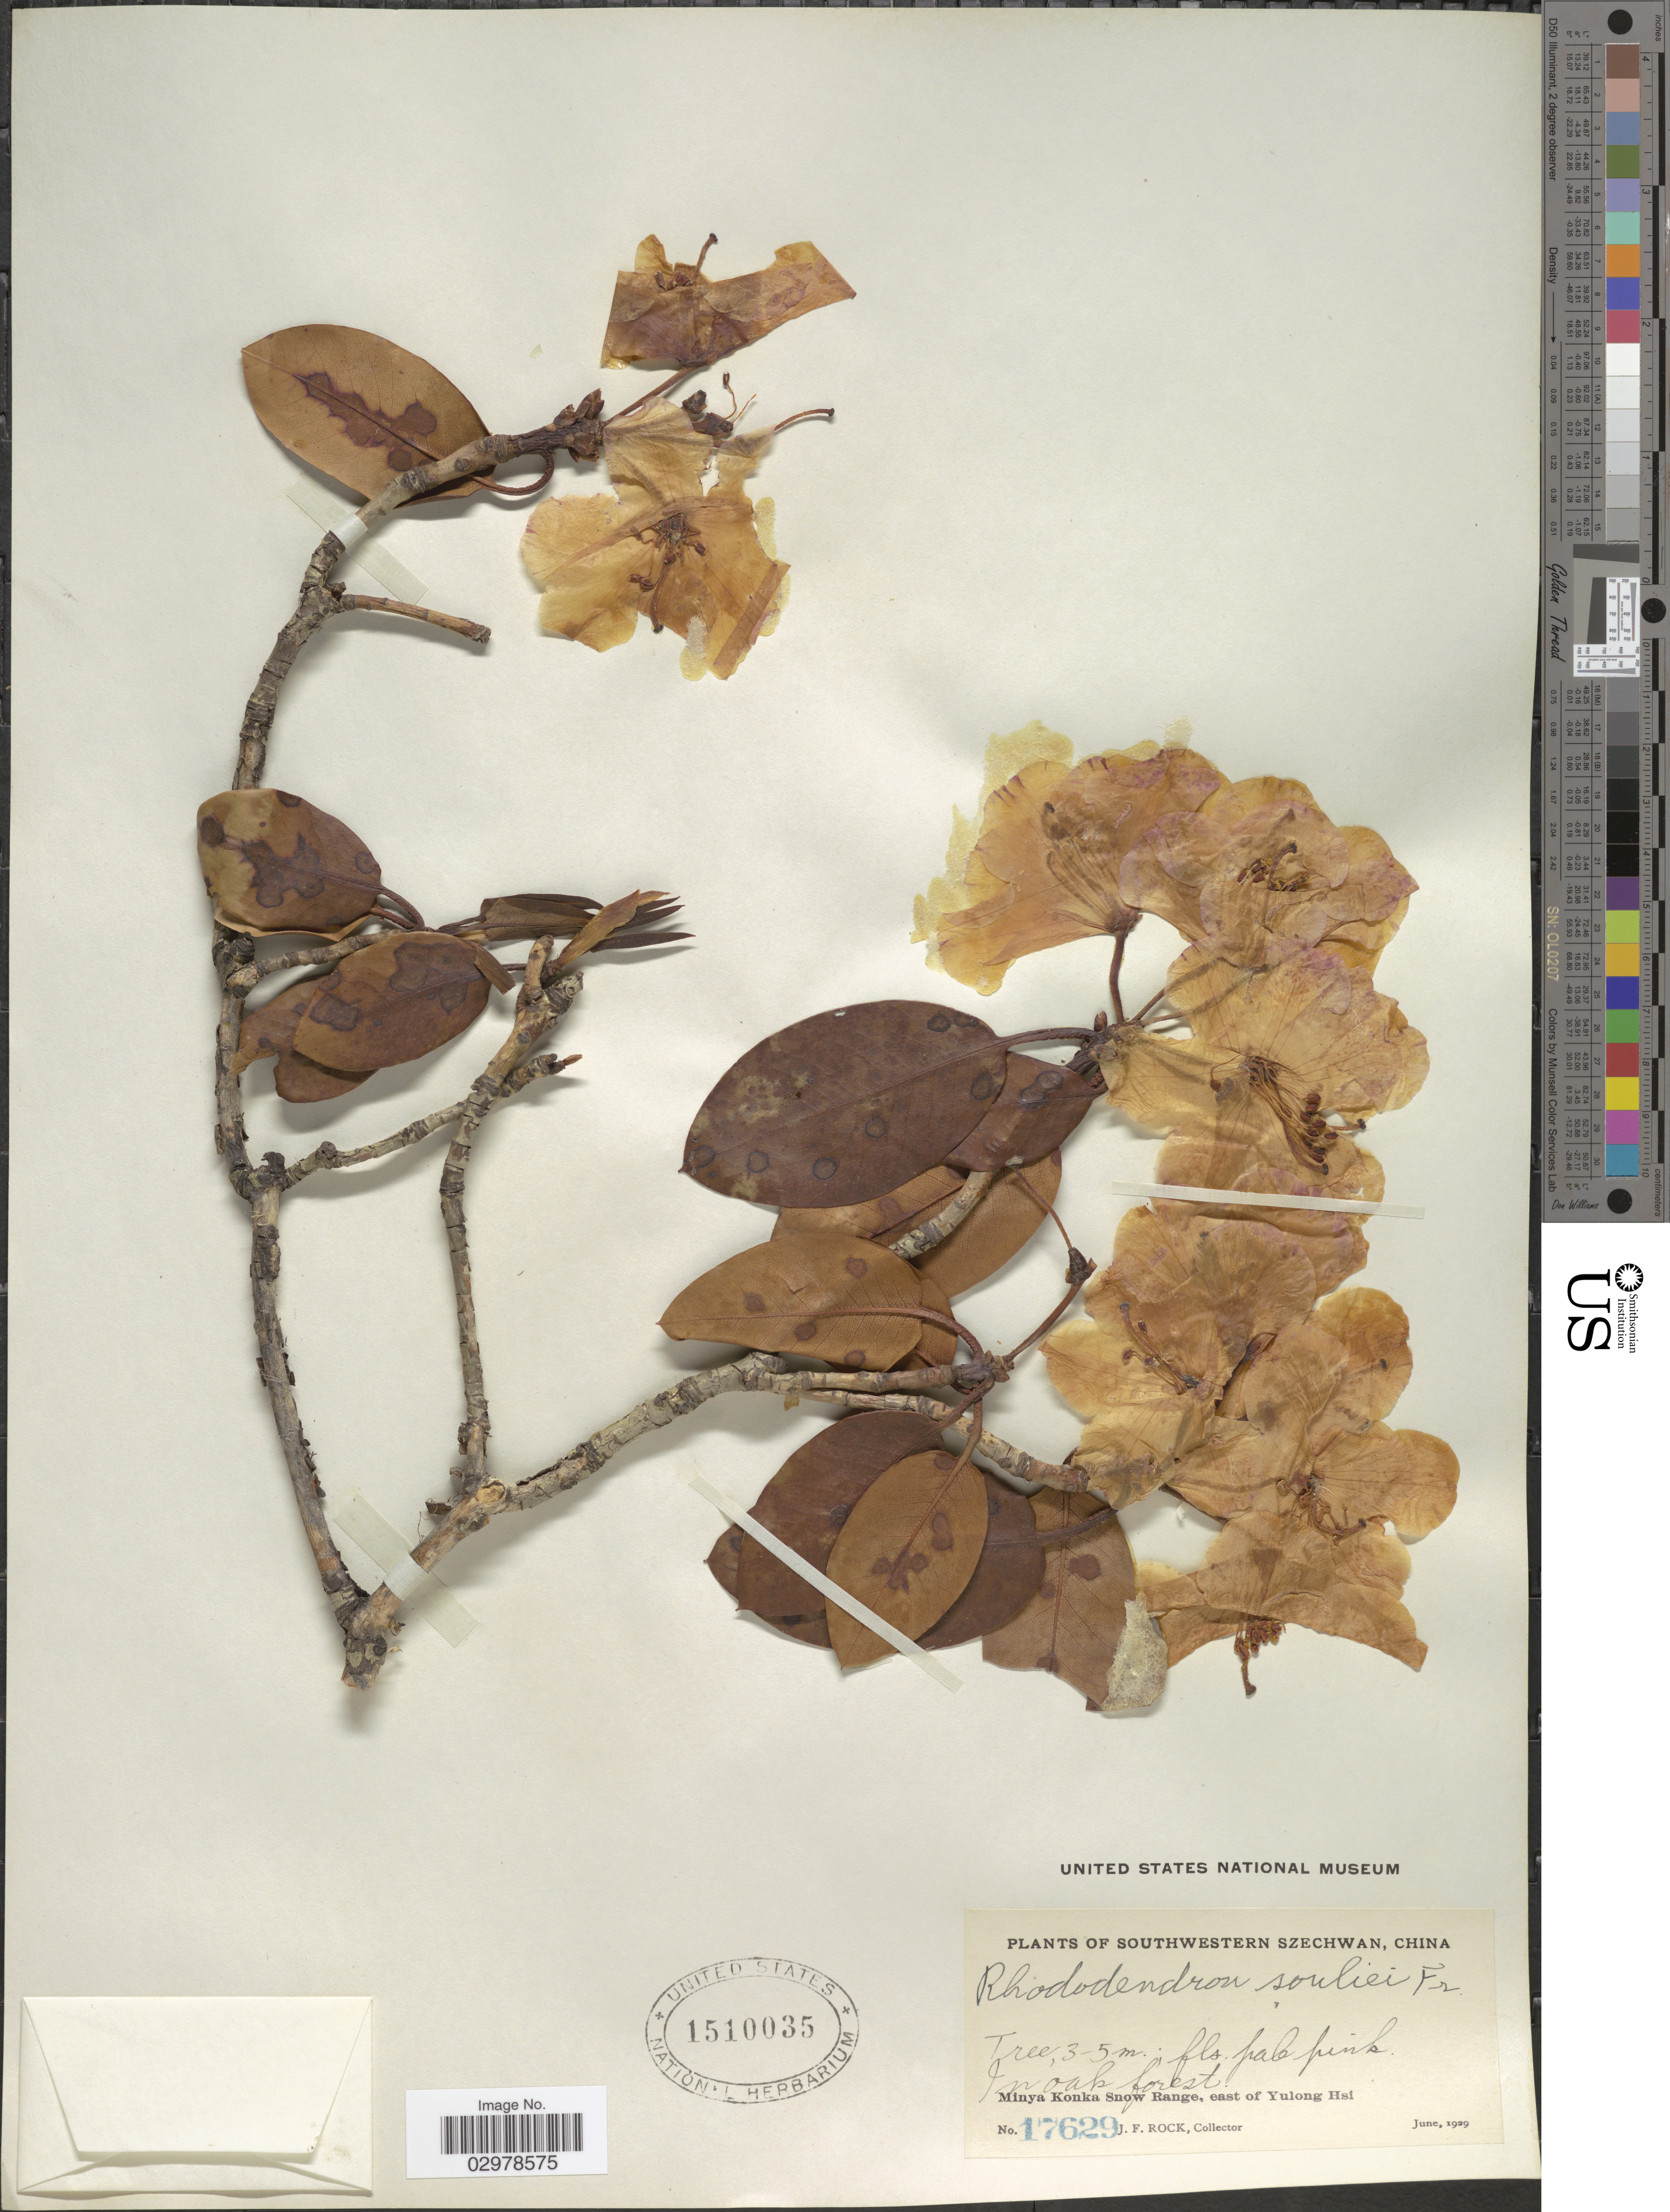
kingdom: Plantae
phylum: Tracheophyta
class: Magnoliopsida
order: Ericales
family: Ericaceae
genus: Rhododendron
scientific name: Rhododendron souliei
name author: Franch.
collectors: J. Rock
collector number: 17629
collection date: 1929-06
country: China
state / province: Sichuan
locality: Southwestern Szechwan. Minya Konka Snow Range, east of Yulong Hsi.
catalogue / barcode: US 1510035